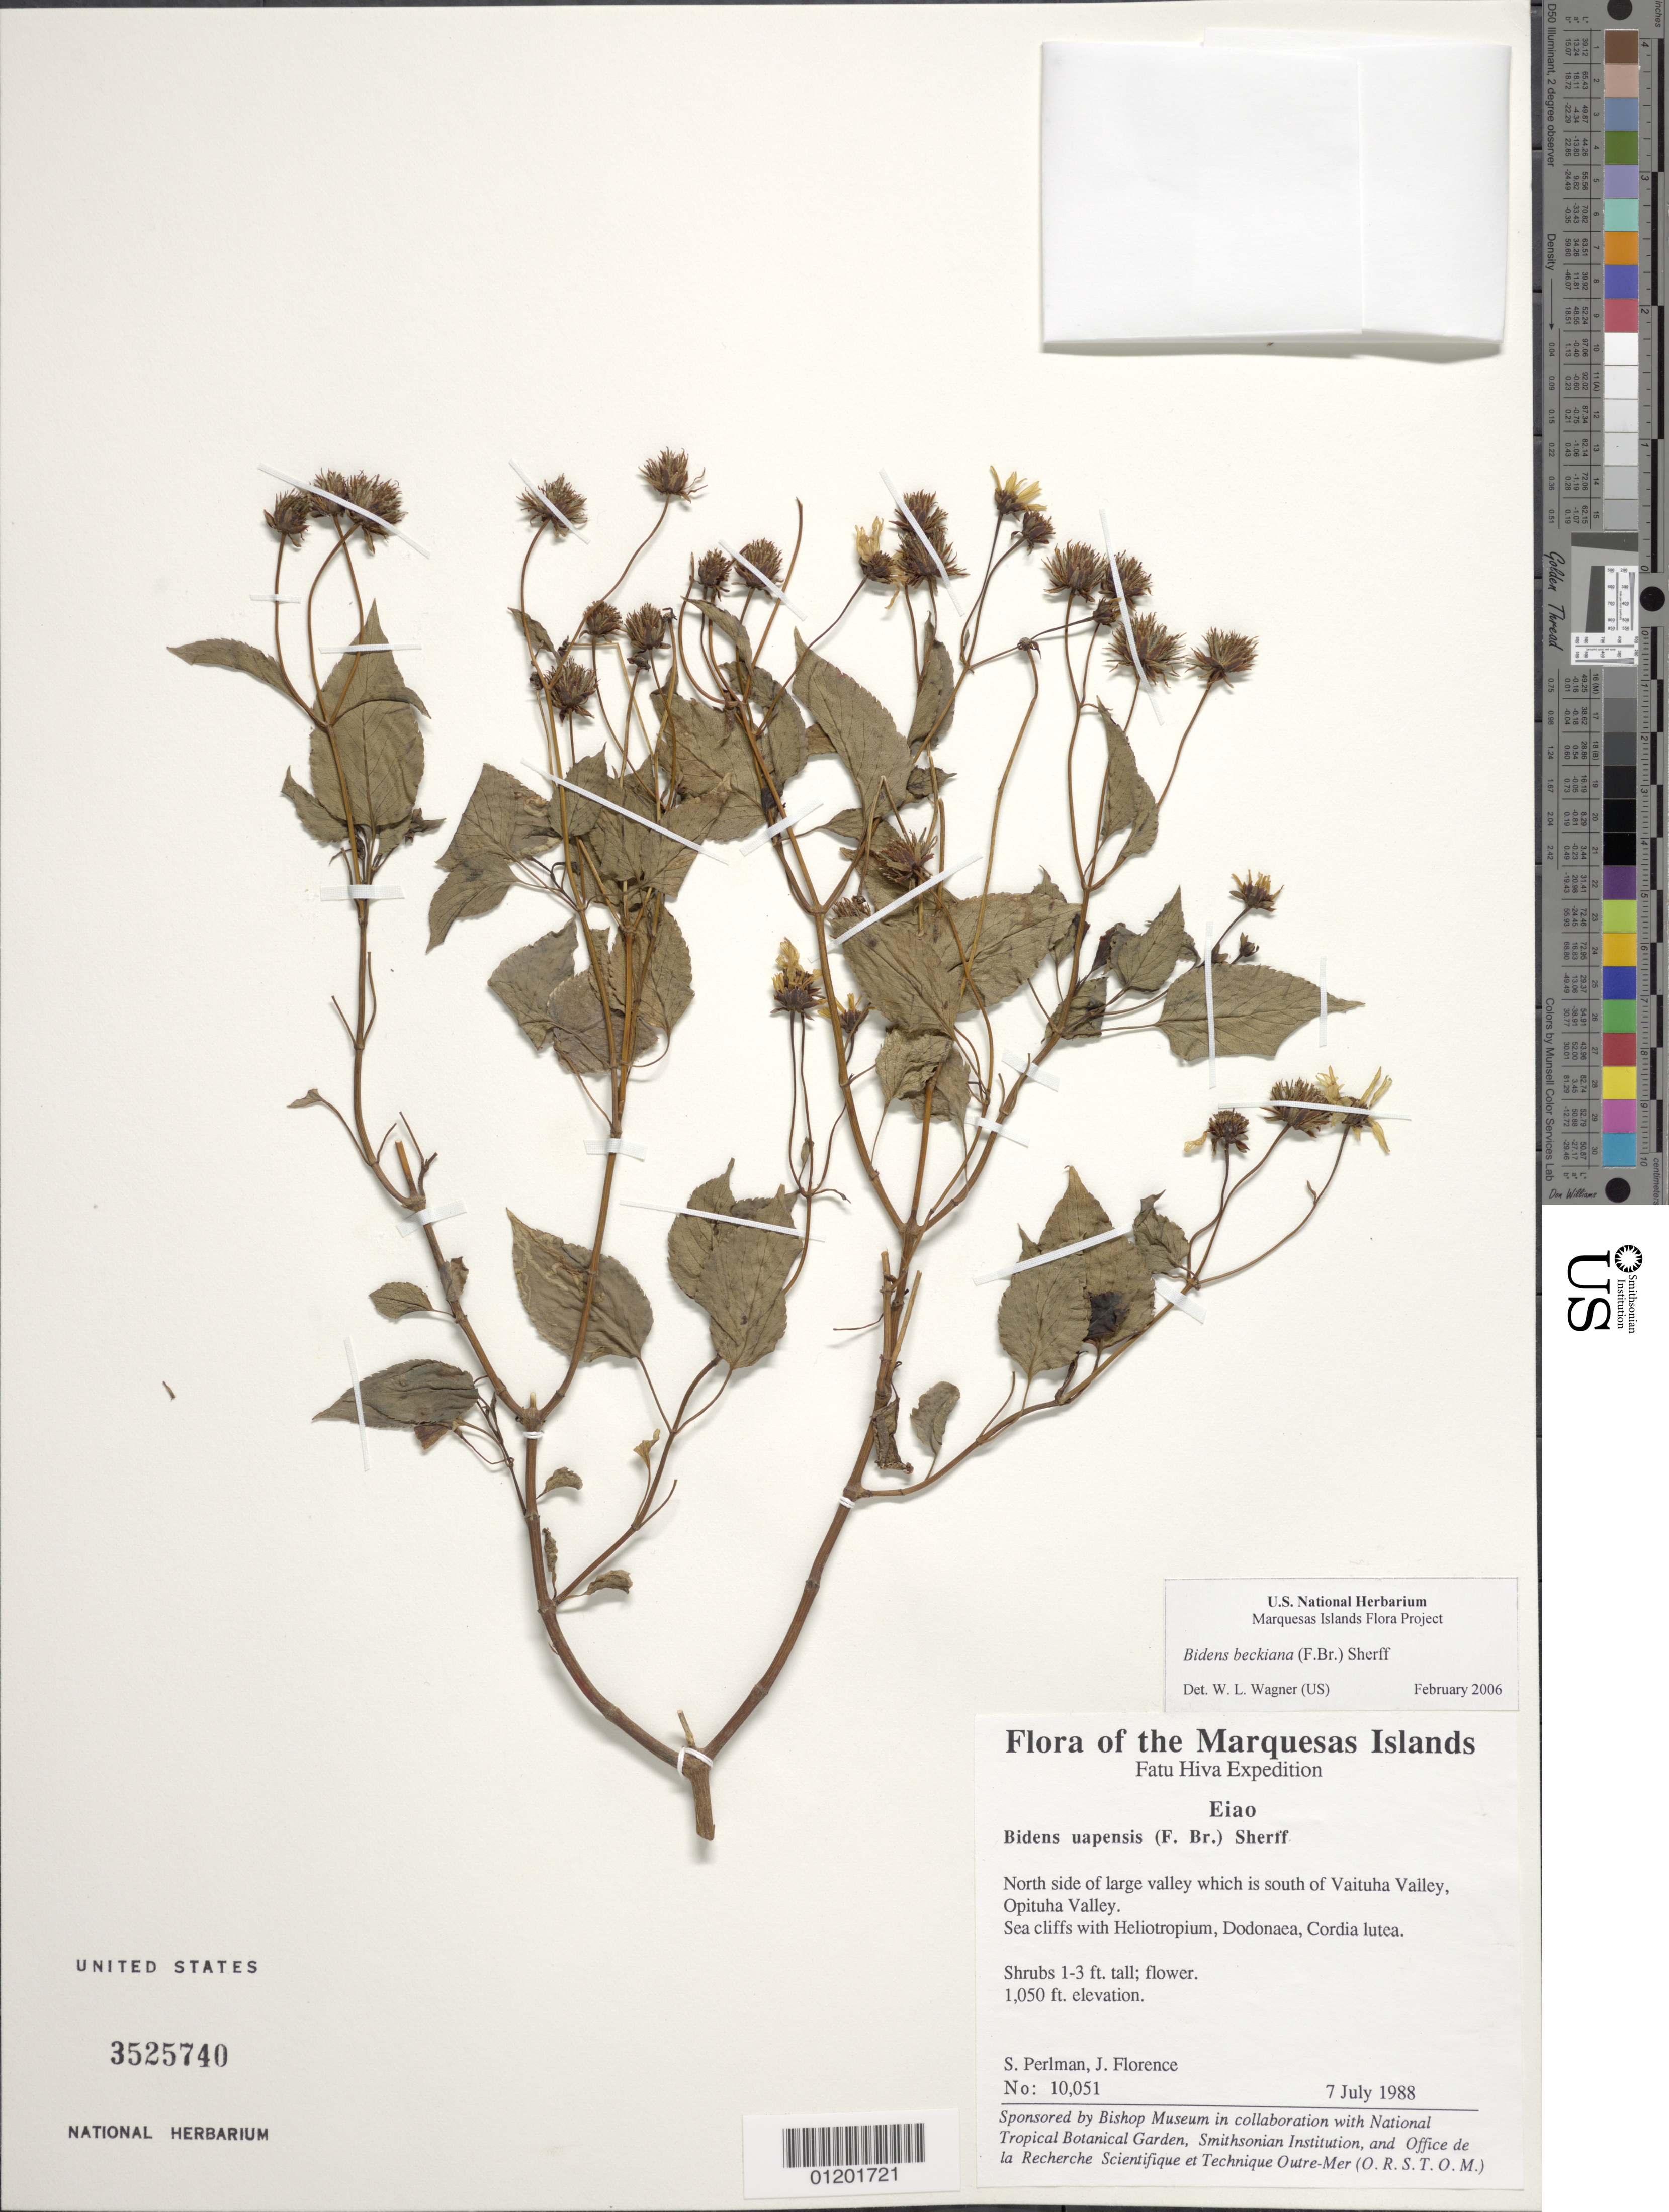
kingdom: Plantae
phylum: Tracheophyta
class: Magnoliopsida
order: Asterales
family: Asteraceae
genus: Bidens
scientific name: Bidens beckiana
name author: (F. Br.) Sherff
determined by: Wagner, W. L., (BOT), Smithsonian Institution - National Museum of Natural History (UNITED STATES)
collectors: S. P. Perlman & J. Florence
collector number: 10051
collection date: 1988-07-07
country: French Polynesia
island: Eiao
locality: N side of large valley which is S of Vaituha Valley, Opituha Valley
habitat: Sea cliffs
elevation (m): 320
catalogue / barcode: US 3525740